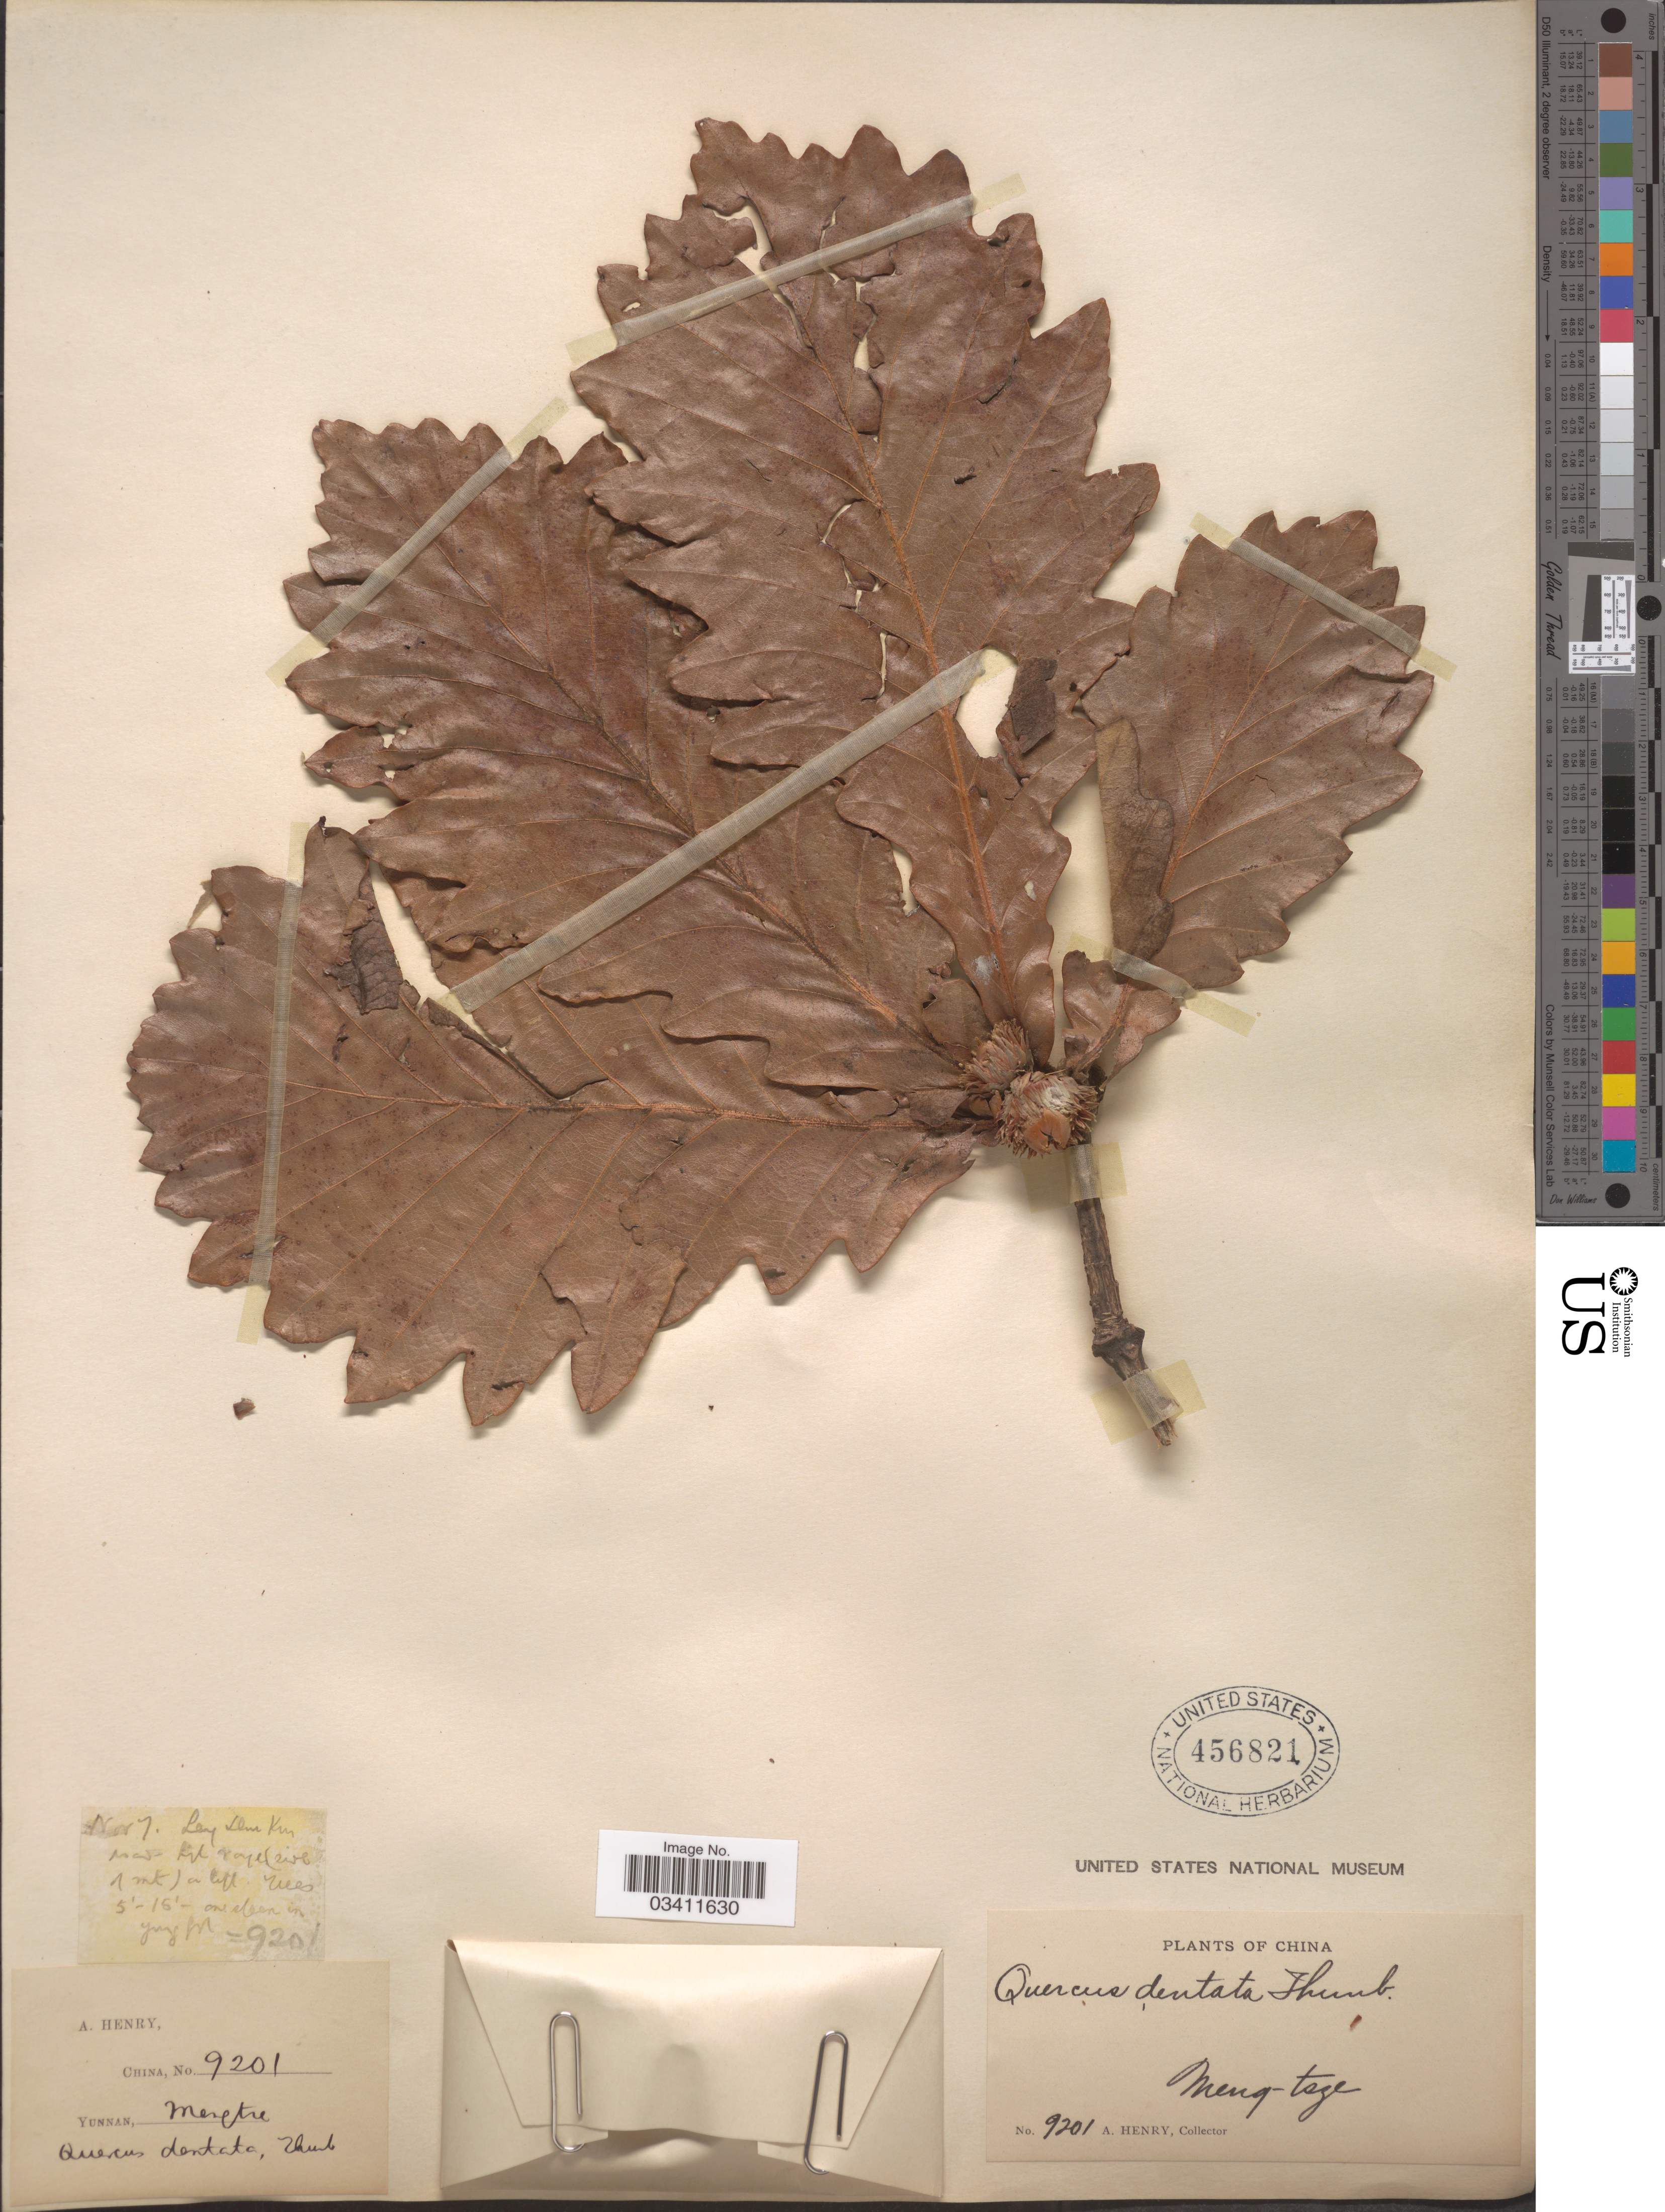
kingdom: Plantae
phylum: Tracheophyta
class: Magnoliopsida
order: Fagales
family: Fagaceae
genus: Quercus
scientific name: Quercus dentata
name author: Thunb.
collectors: A. Henry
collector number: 9201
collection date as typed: Transcribed d/m/y: /11/7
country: China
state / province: Yunnan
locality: Meng-tsze. Leng Shui Kun road.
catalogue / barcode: US 456821